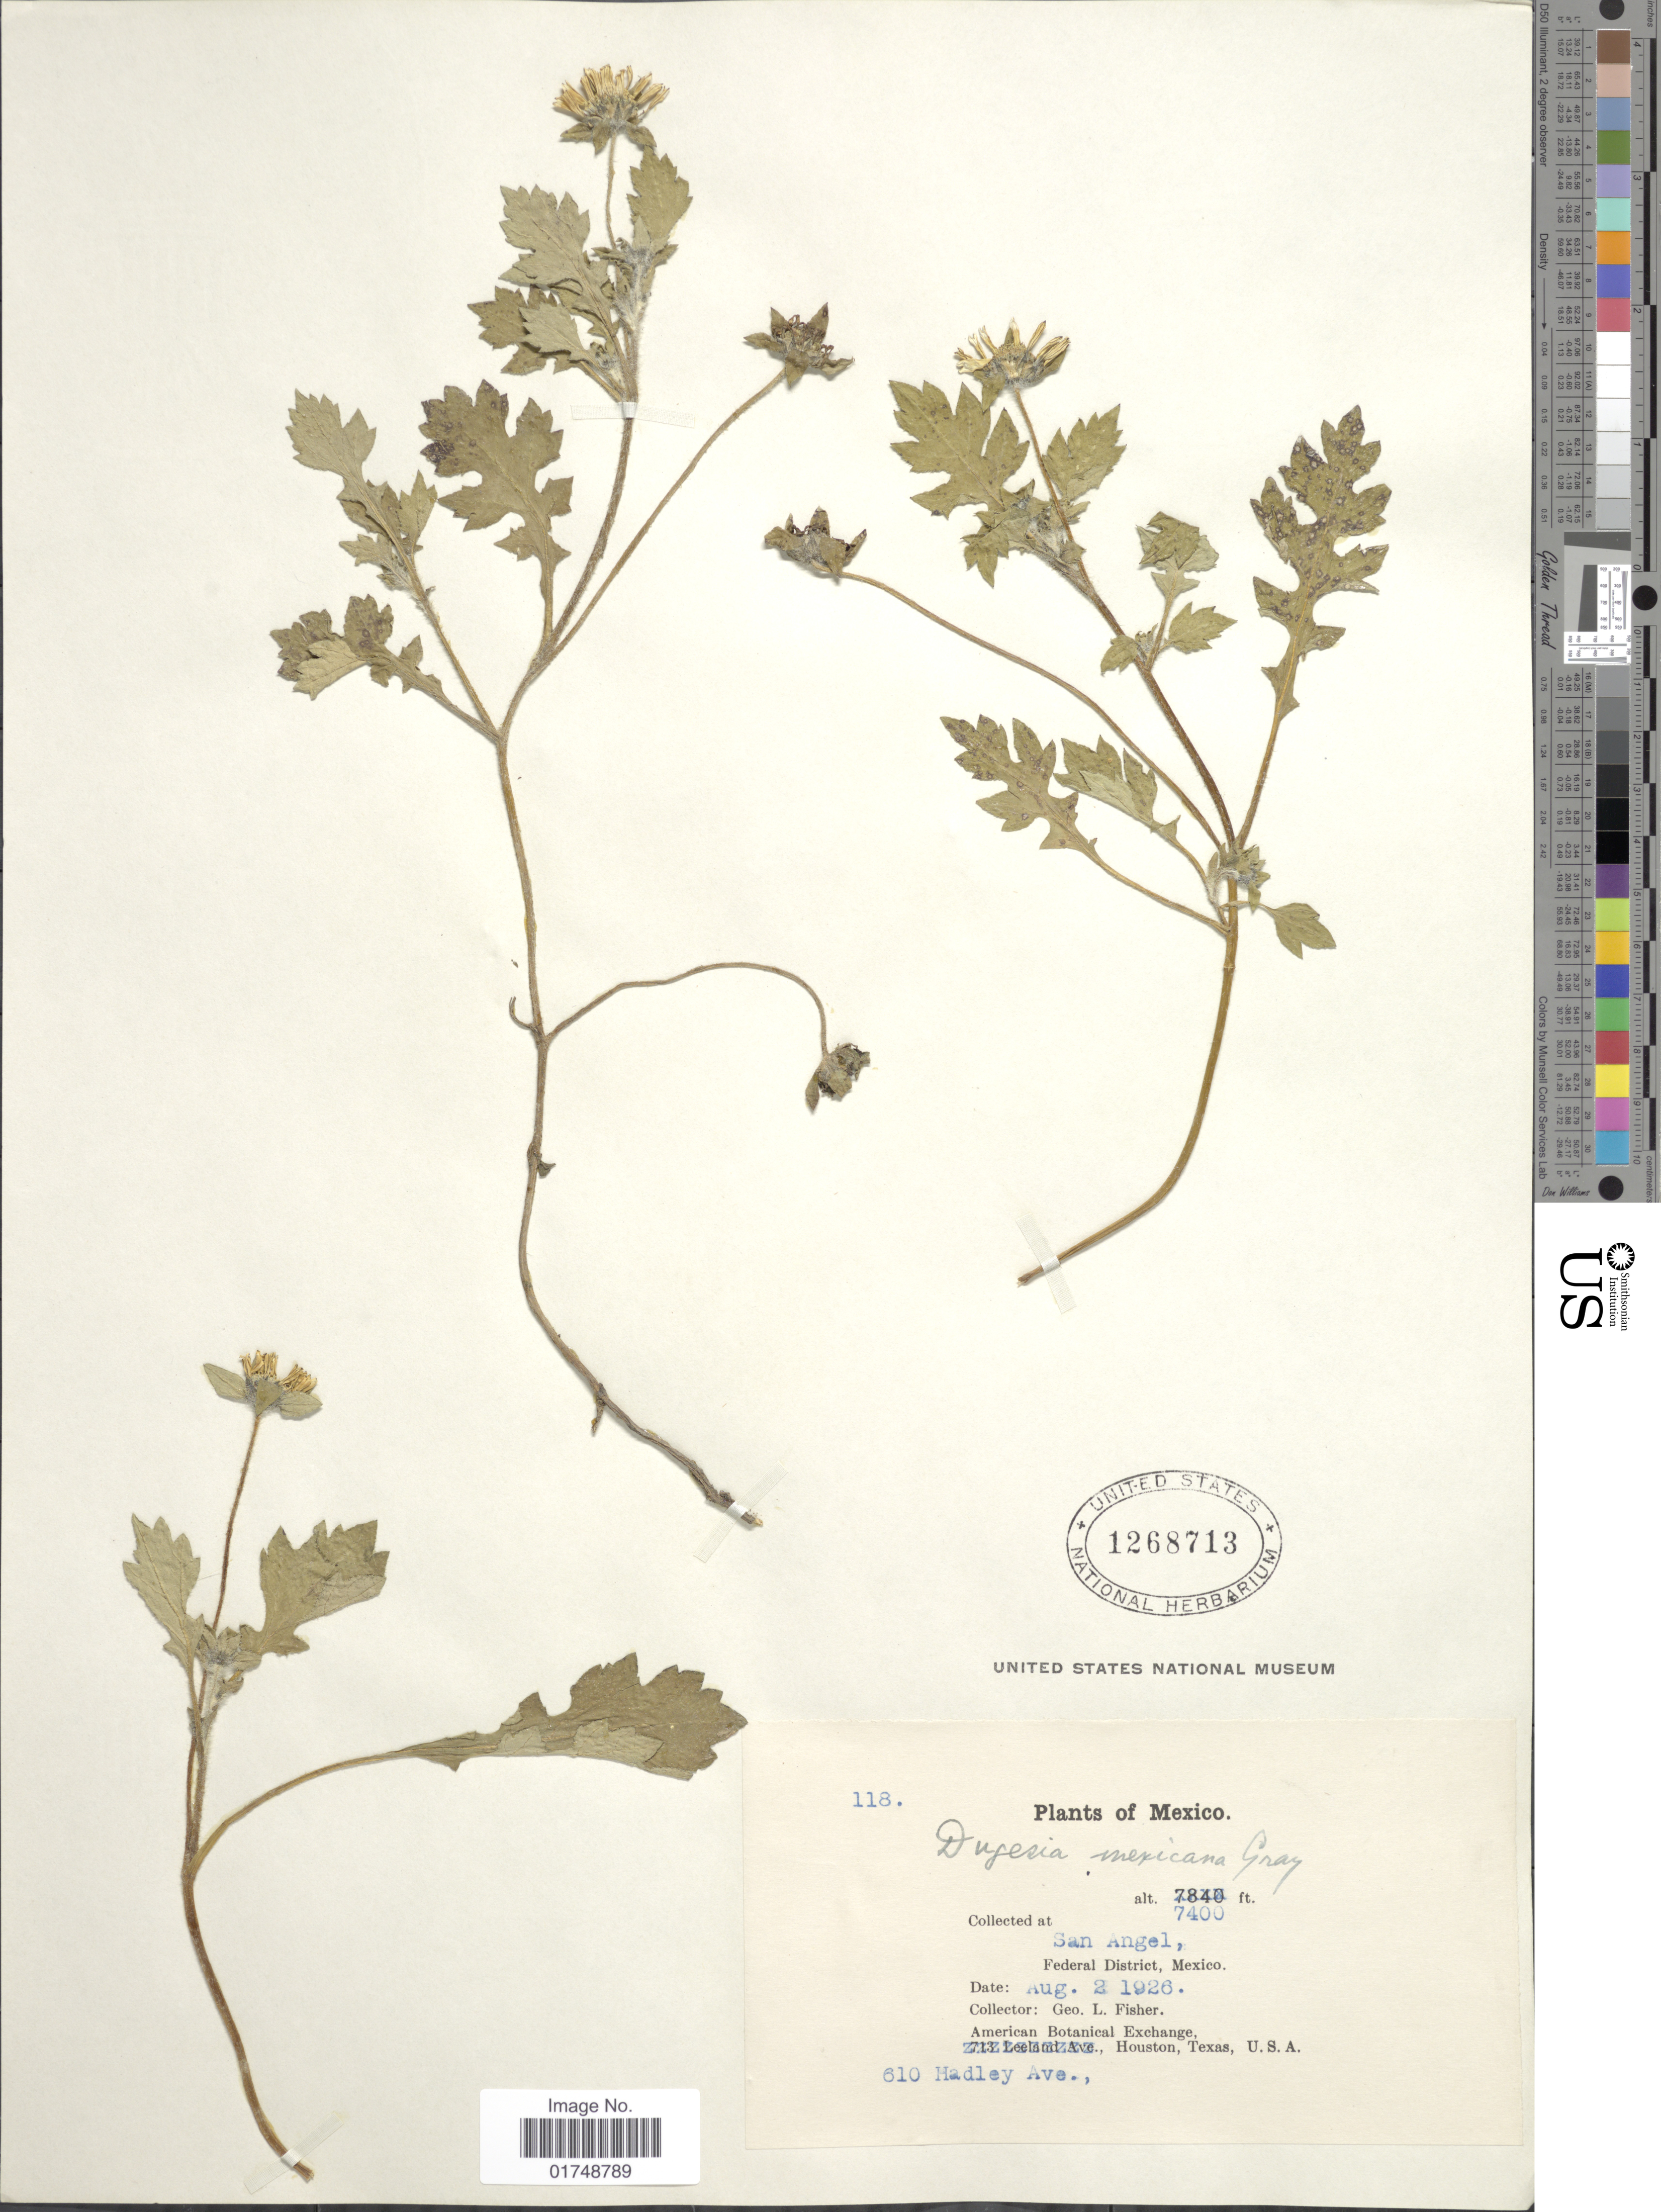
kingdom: Plantae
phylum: Tracheophyta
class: Magnoliopsida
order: Asterales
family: Asteraceae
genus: Dugesia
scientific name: Dugesia mexicana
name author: A. Gray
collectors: G. L. Fisher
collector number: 118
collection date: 1926-08-02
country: Mexico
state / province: Distrito Federal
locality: San Angel, Federal District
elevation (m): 2256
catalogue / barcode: US 1268713